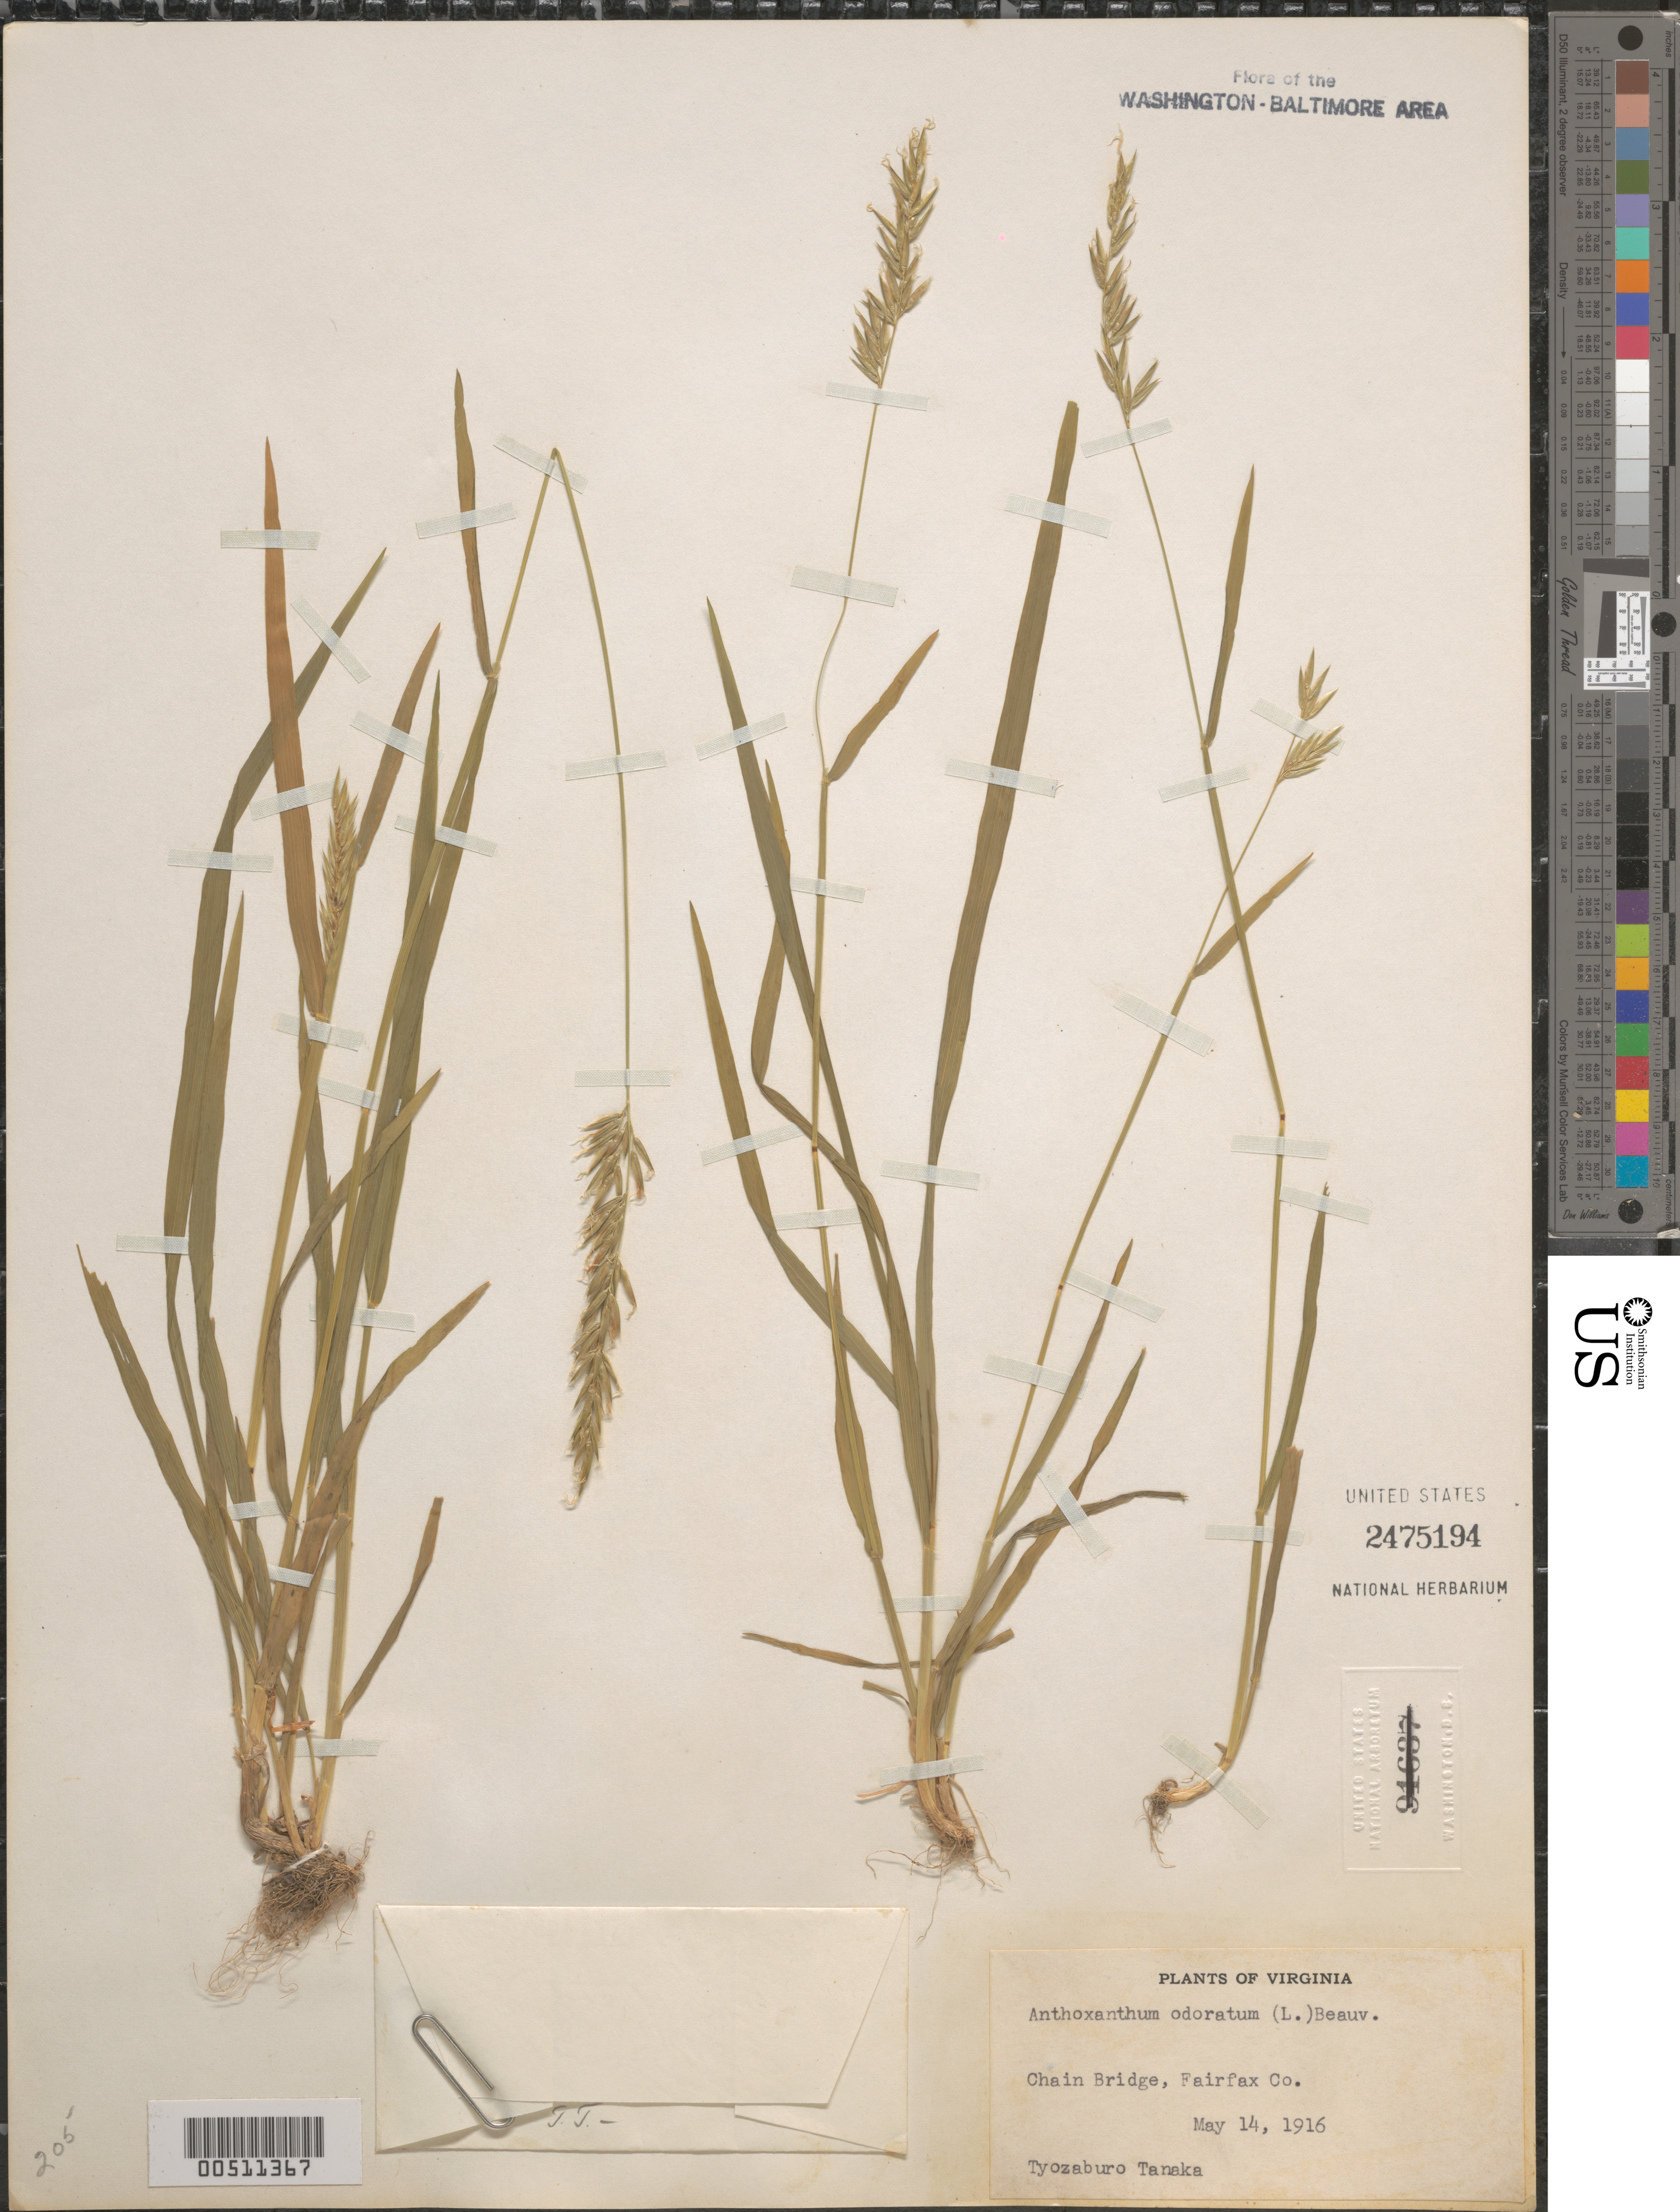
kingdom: Plantae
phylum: Tracheophyta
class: Liliopsida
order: Poales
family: Poaceae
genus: Anthoxanthum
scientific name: Anthoxanthum odoratum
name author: L.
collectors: T. Tanaka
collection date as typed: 14 May 1916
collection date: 1916-05-14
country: United States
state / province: Virginia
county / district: Fairfax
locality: Chain Bridge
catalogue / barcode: US 2475194